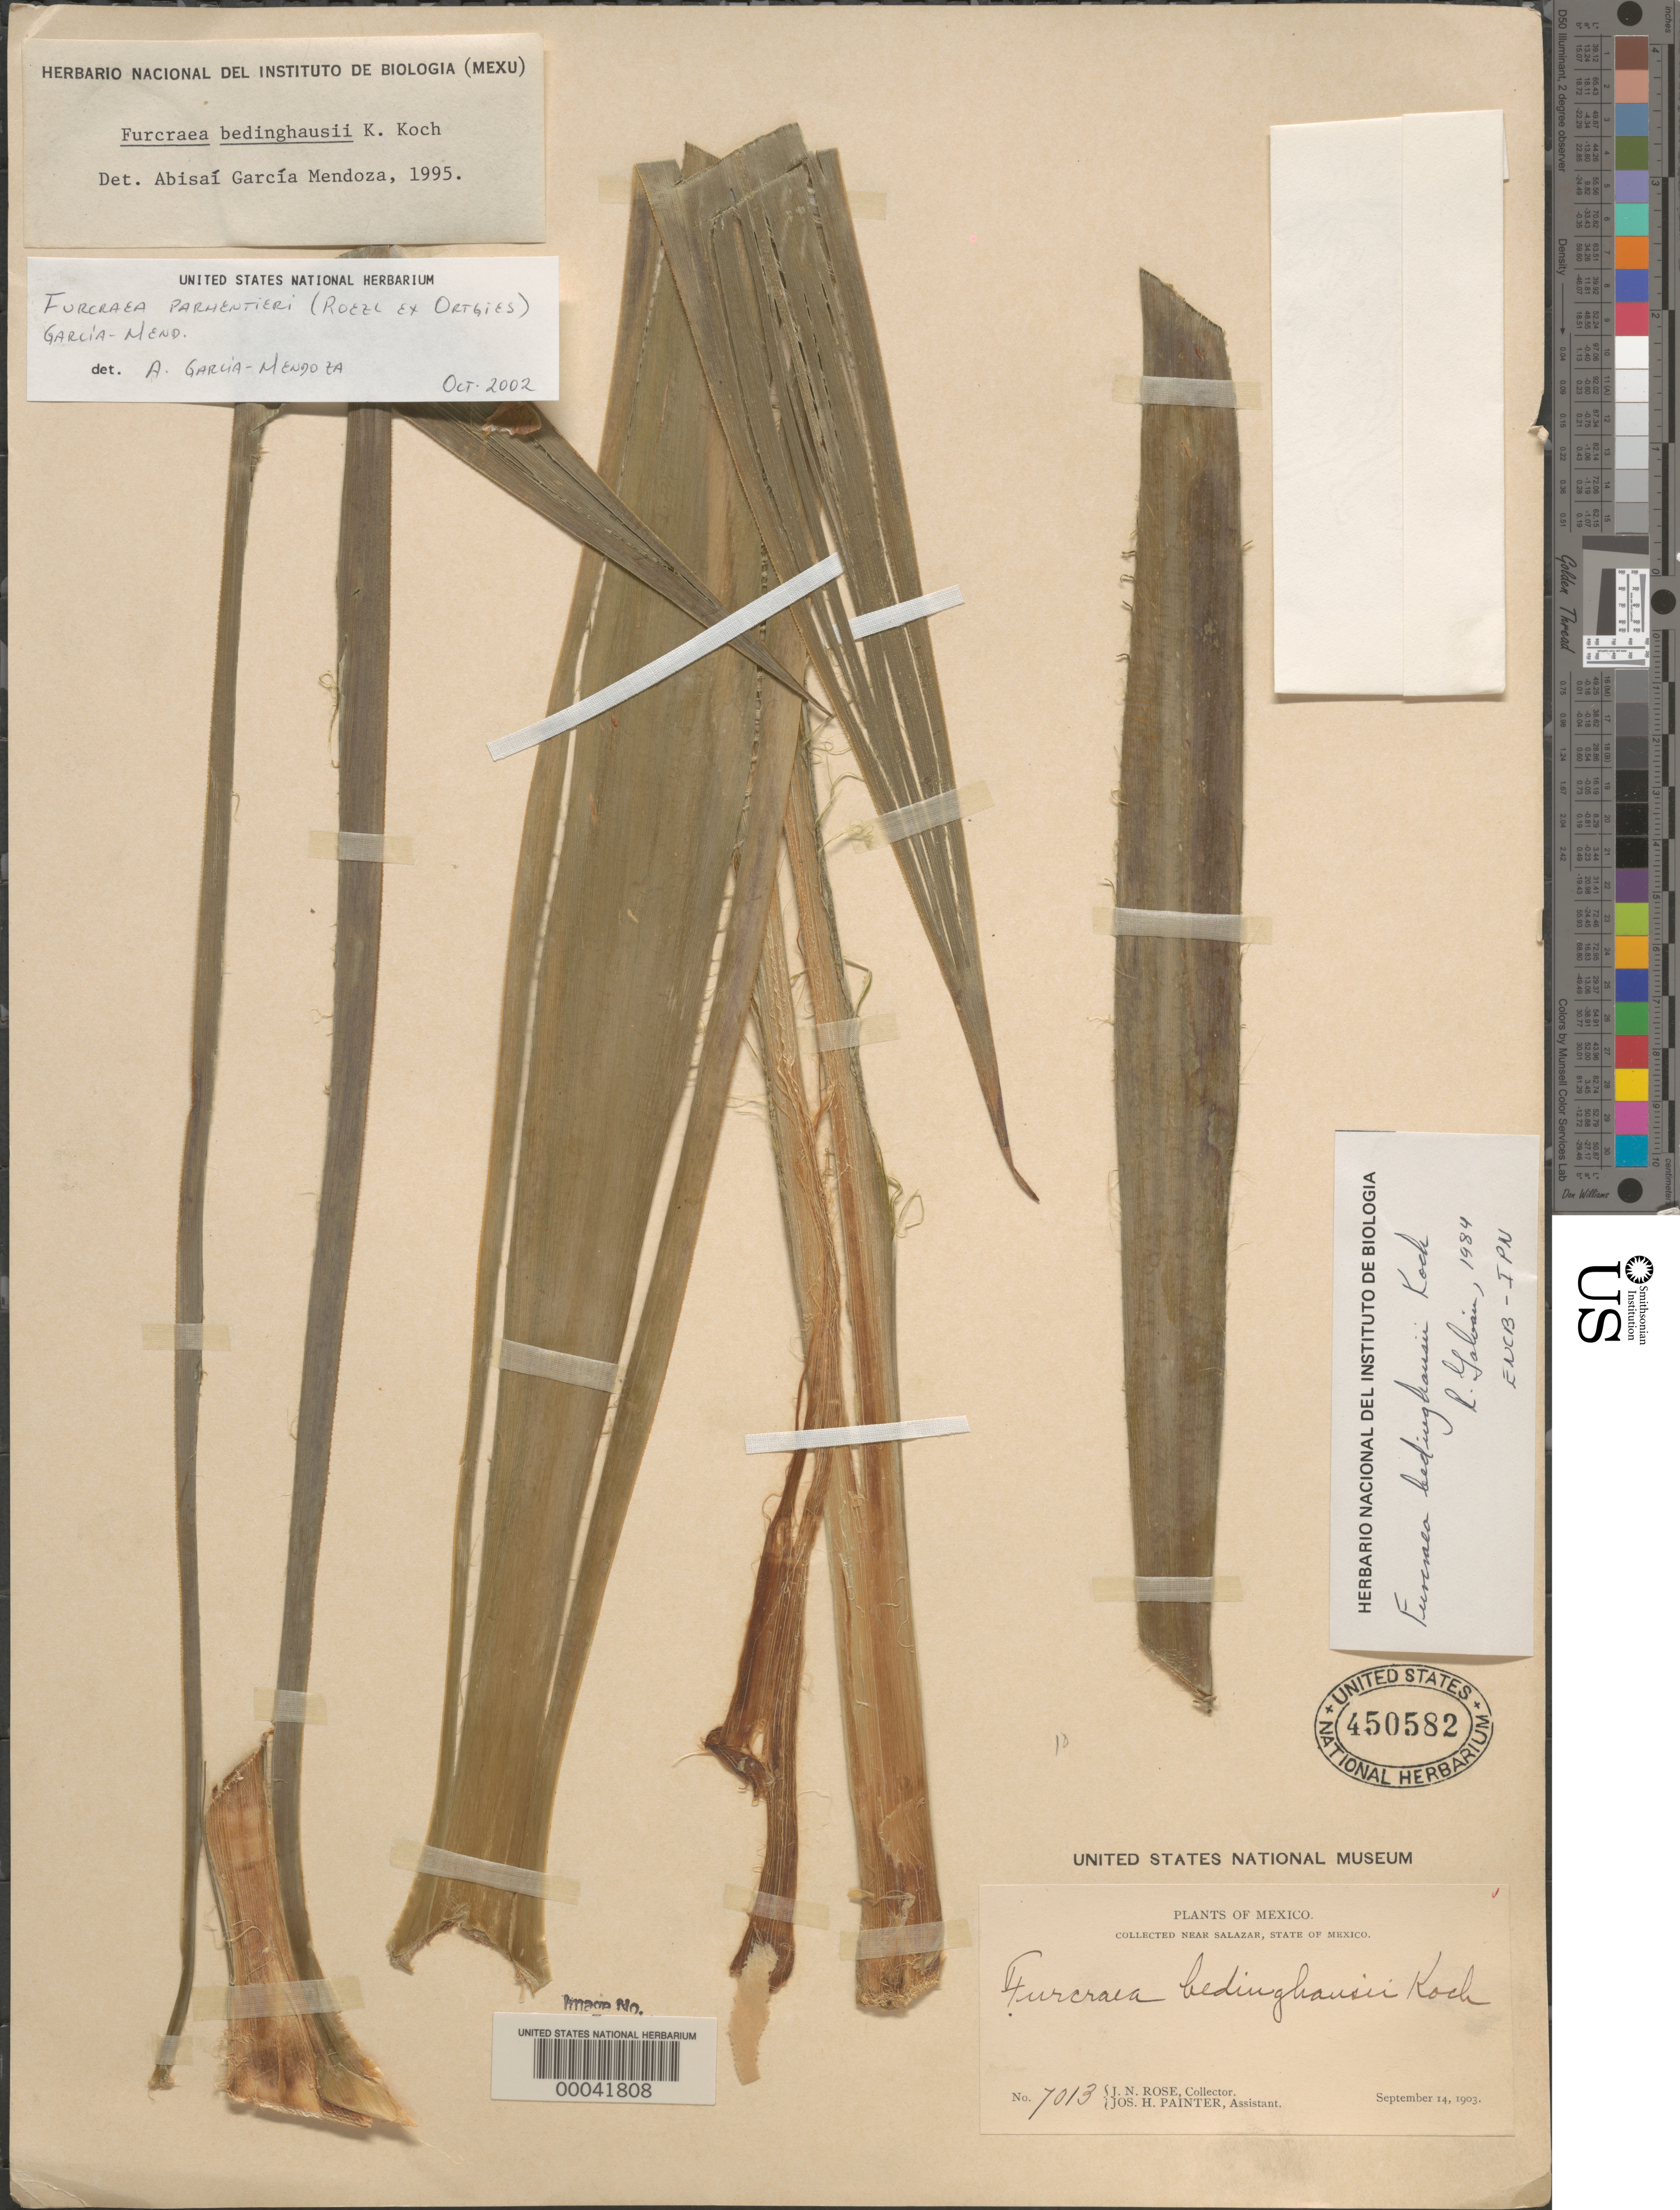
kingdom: Plantae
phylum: Tracheophyta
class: Liliopsida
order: Asparagales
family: Asparagaceae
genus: Furcraea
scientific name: Furcraea parmentieri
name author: (Roezl) García-Mend.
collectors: J. N. Rose & J. H. Painter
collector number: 7013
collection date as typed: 14 Sep 1903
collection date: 1903-09-14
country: Mexico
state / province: México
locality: Near Salazar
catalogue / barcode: US 450582